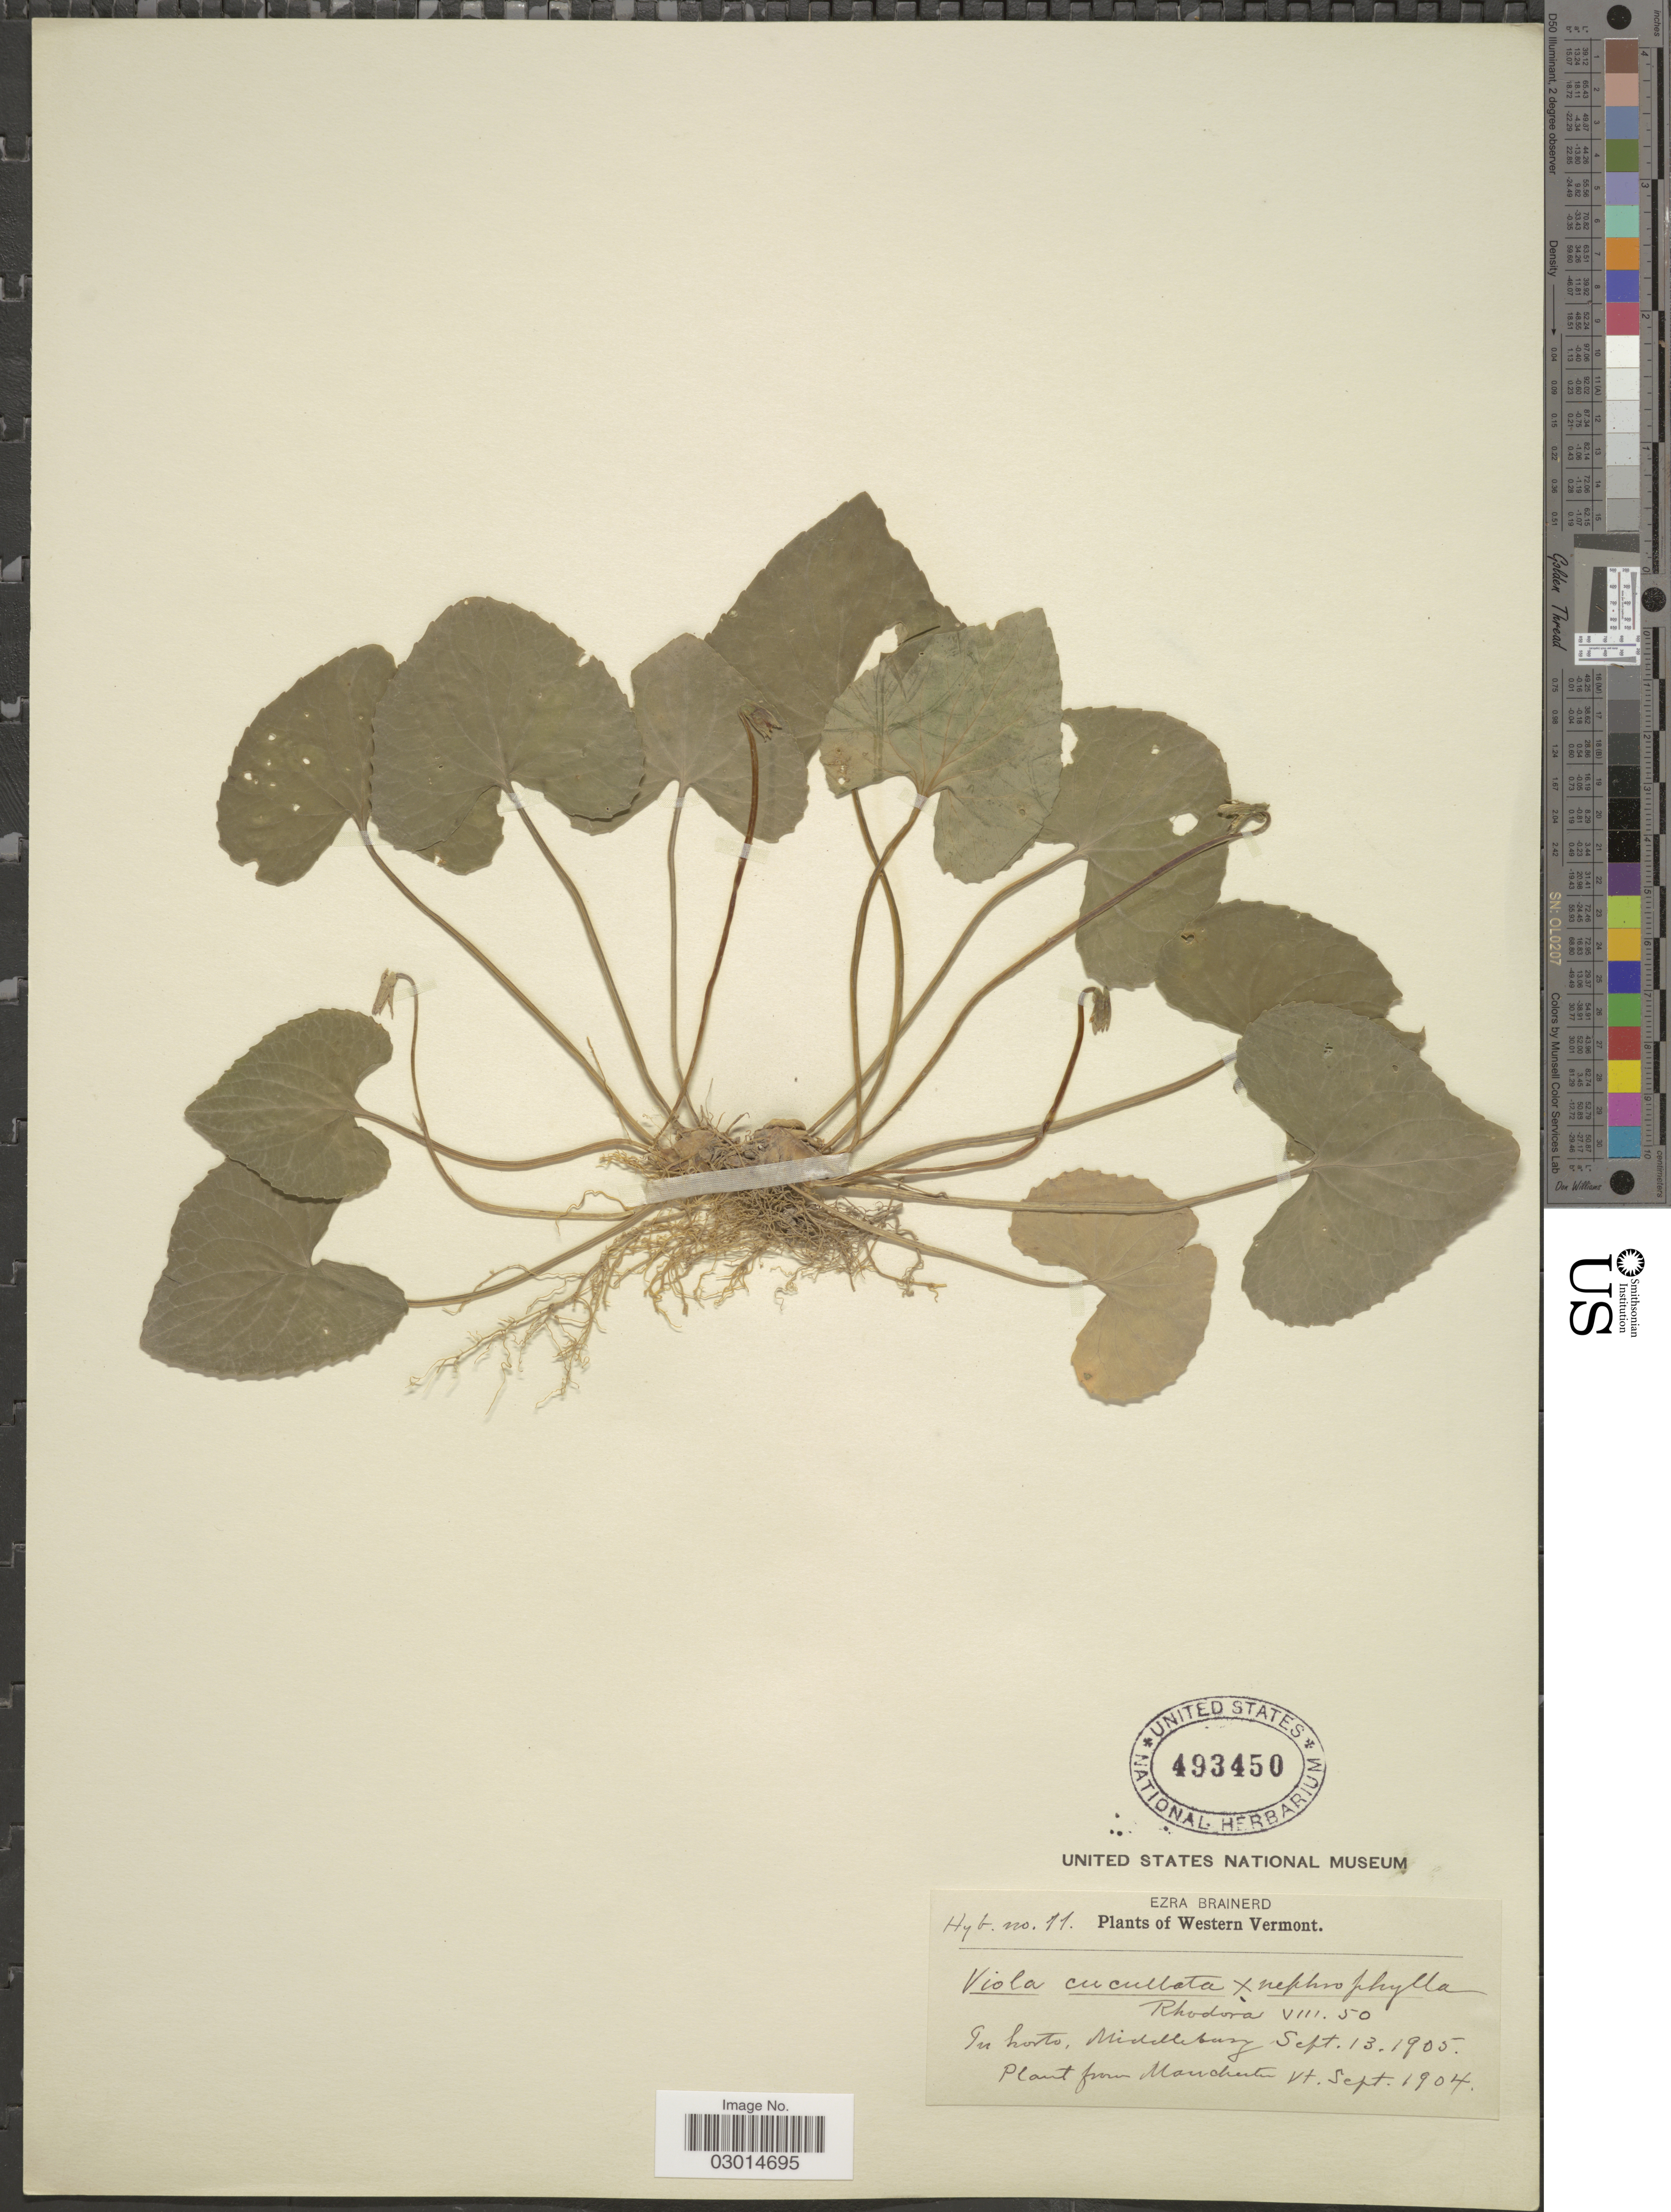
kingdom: Plantae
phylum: Tracheophyta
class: Magnoliopsida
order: Malpighiales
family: Violaceae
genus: Viola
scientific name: Viola cucullata x V. nephrophylla Greene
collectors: E. Brainerd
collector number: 11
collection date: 1905-09-13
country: United States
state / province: Vermont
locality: Western Vermont, In horto, Middlebury.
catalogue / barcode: US 493450